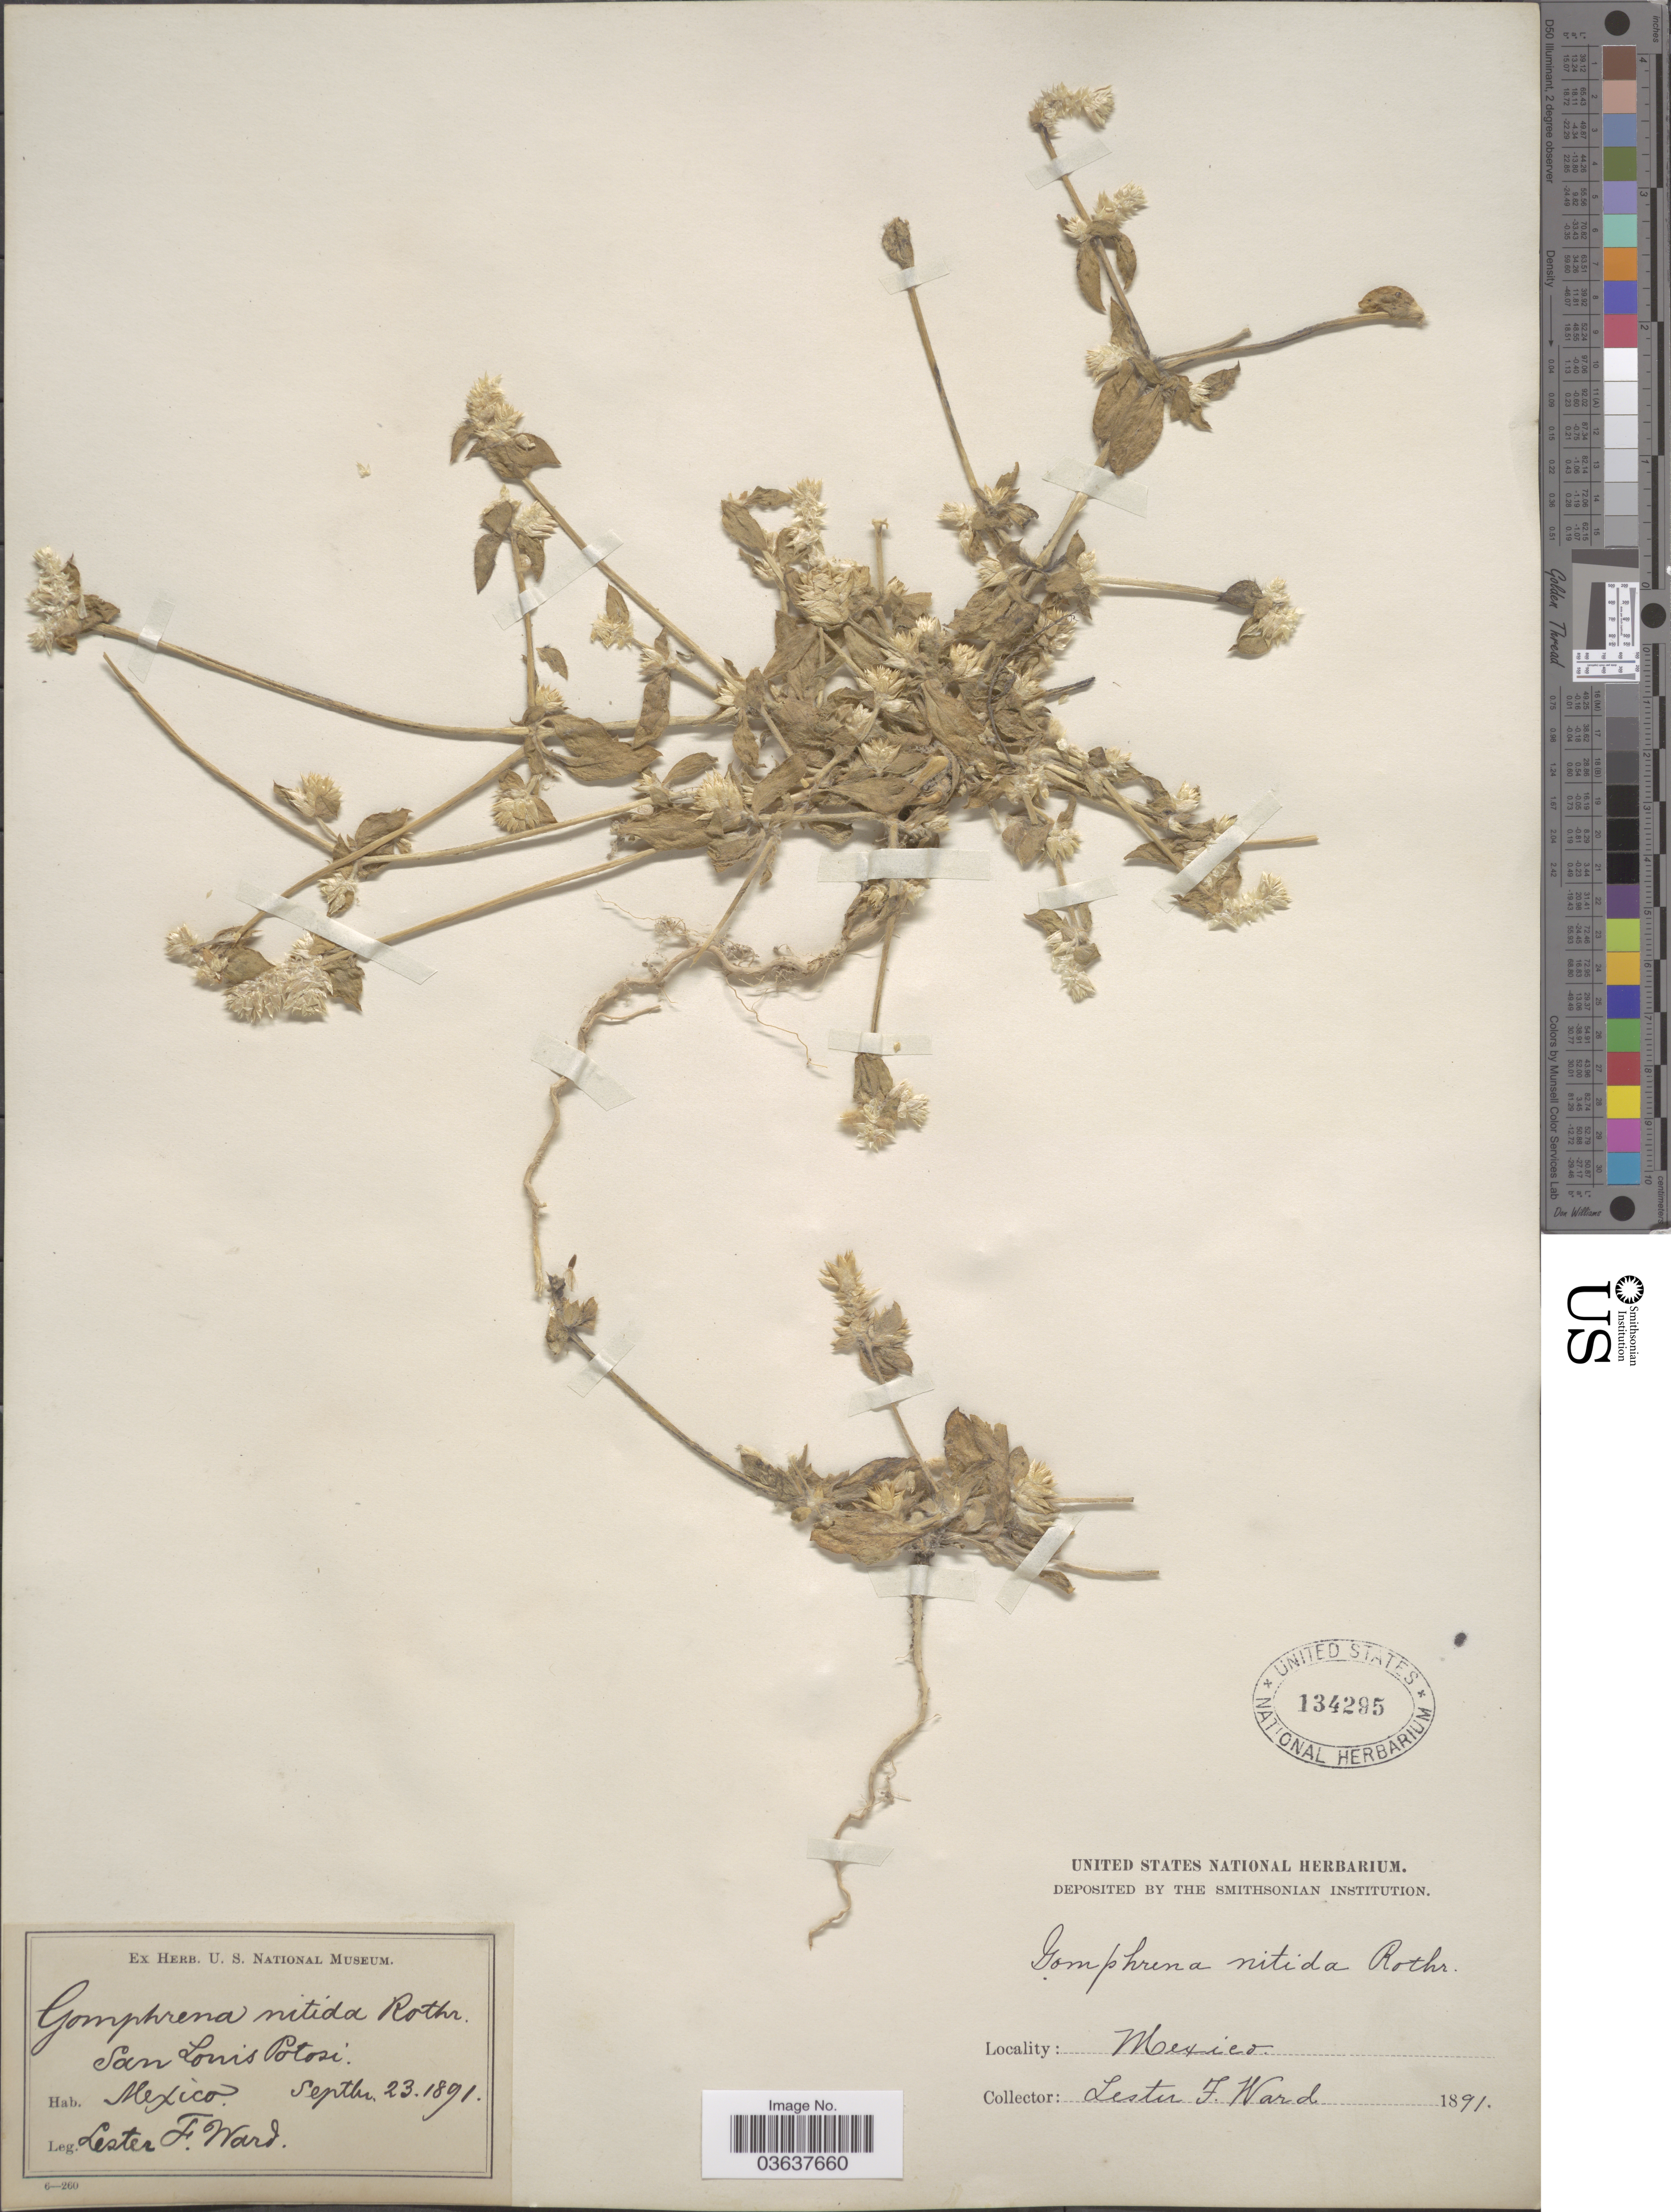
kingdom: Plantae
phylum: Tracheophyta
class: Magnoliopsida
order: Caryophyllales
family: Amaranthaceae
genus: Gomphrena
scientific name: Gomphrena nitida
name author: Rothr.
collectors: L. F. Ward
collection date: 1891-09-23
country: Mexico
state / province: San Luis Potosí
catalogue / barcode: US 134295